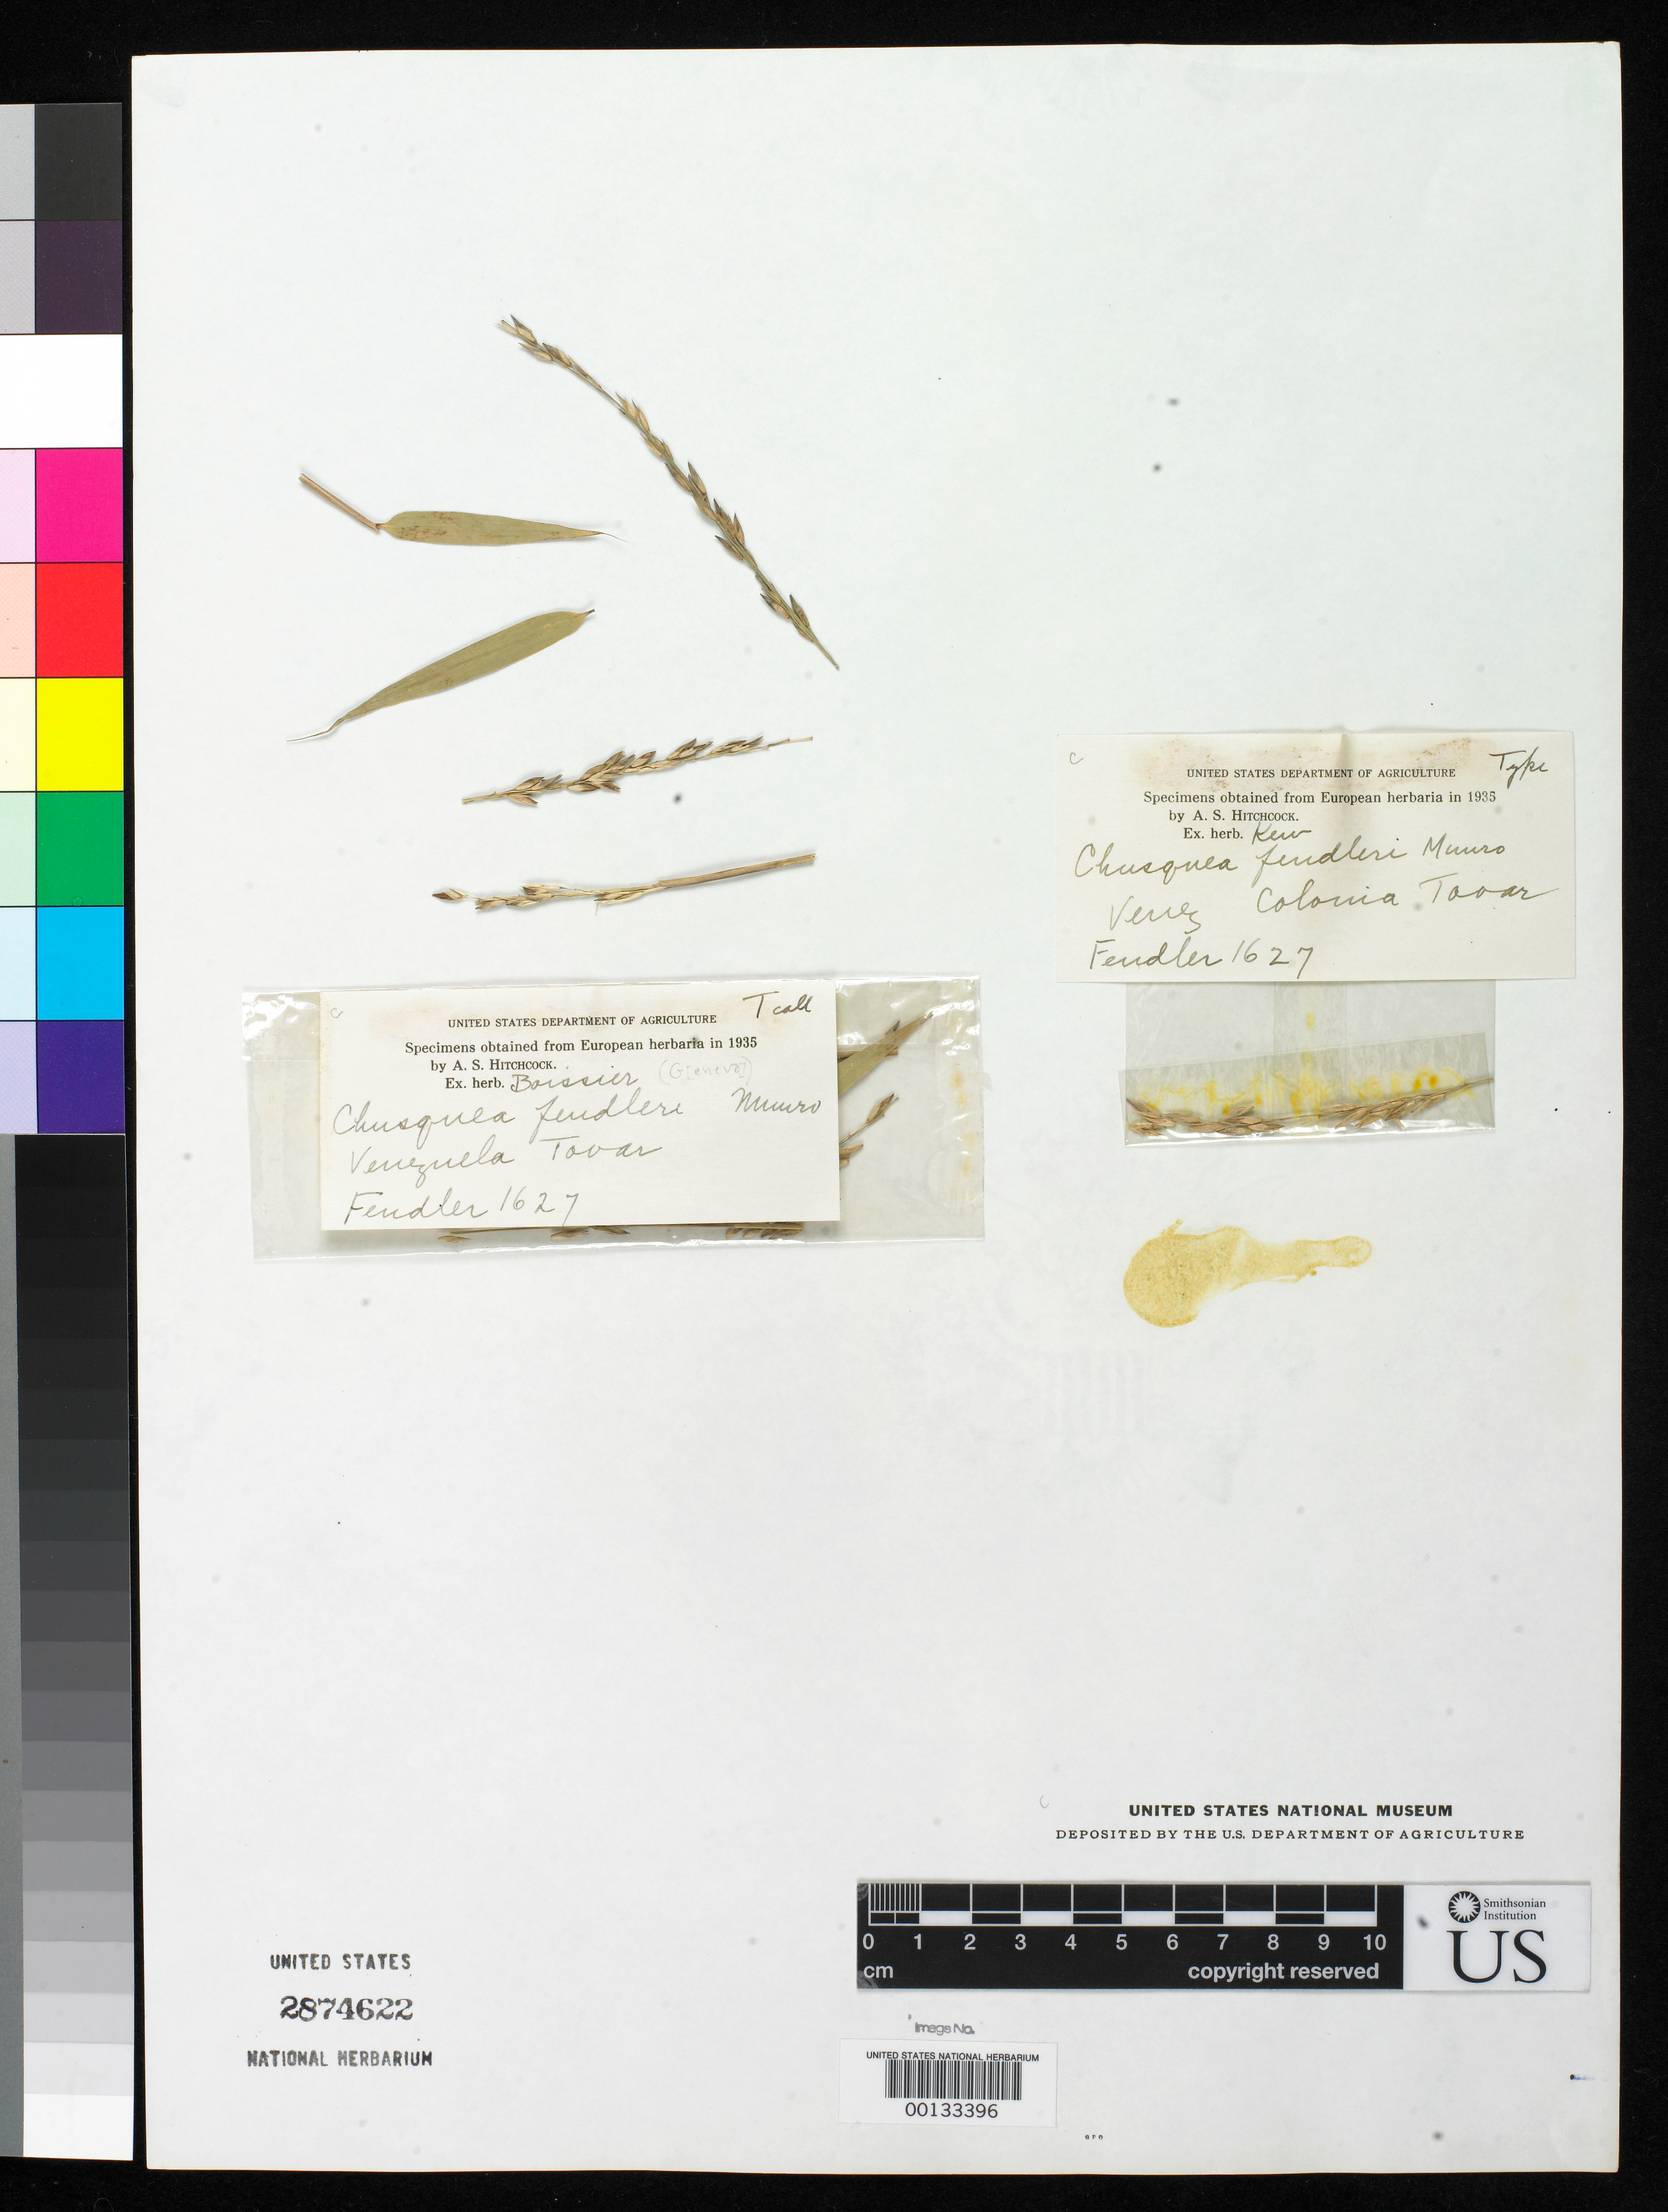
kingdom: Plantae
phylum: Tracheophyta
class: Liliopsida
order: Poales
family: Poaceae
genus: Chusquea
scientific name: Chusquea fendleri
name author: Munro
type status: Type Material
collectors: A. Fendler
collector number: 1627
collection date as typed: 1854 to -- --- 1855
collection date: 1854/1855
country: Venezuela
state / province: Aragua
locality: Colonia Tovar.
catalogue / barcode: US 2874622